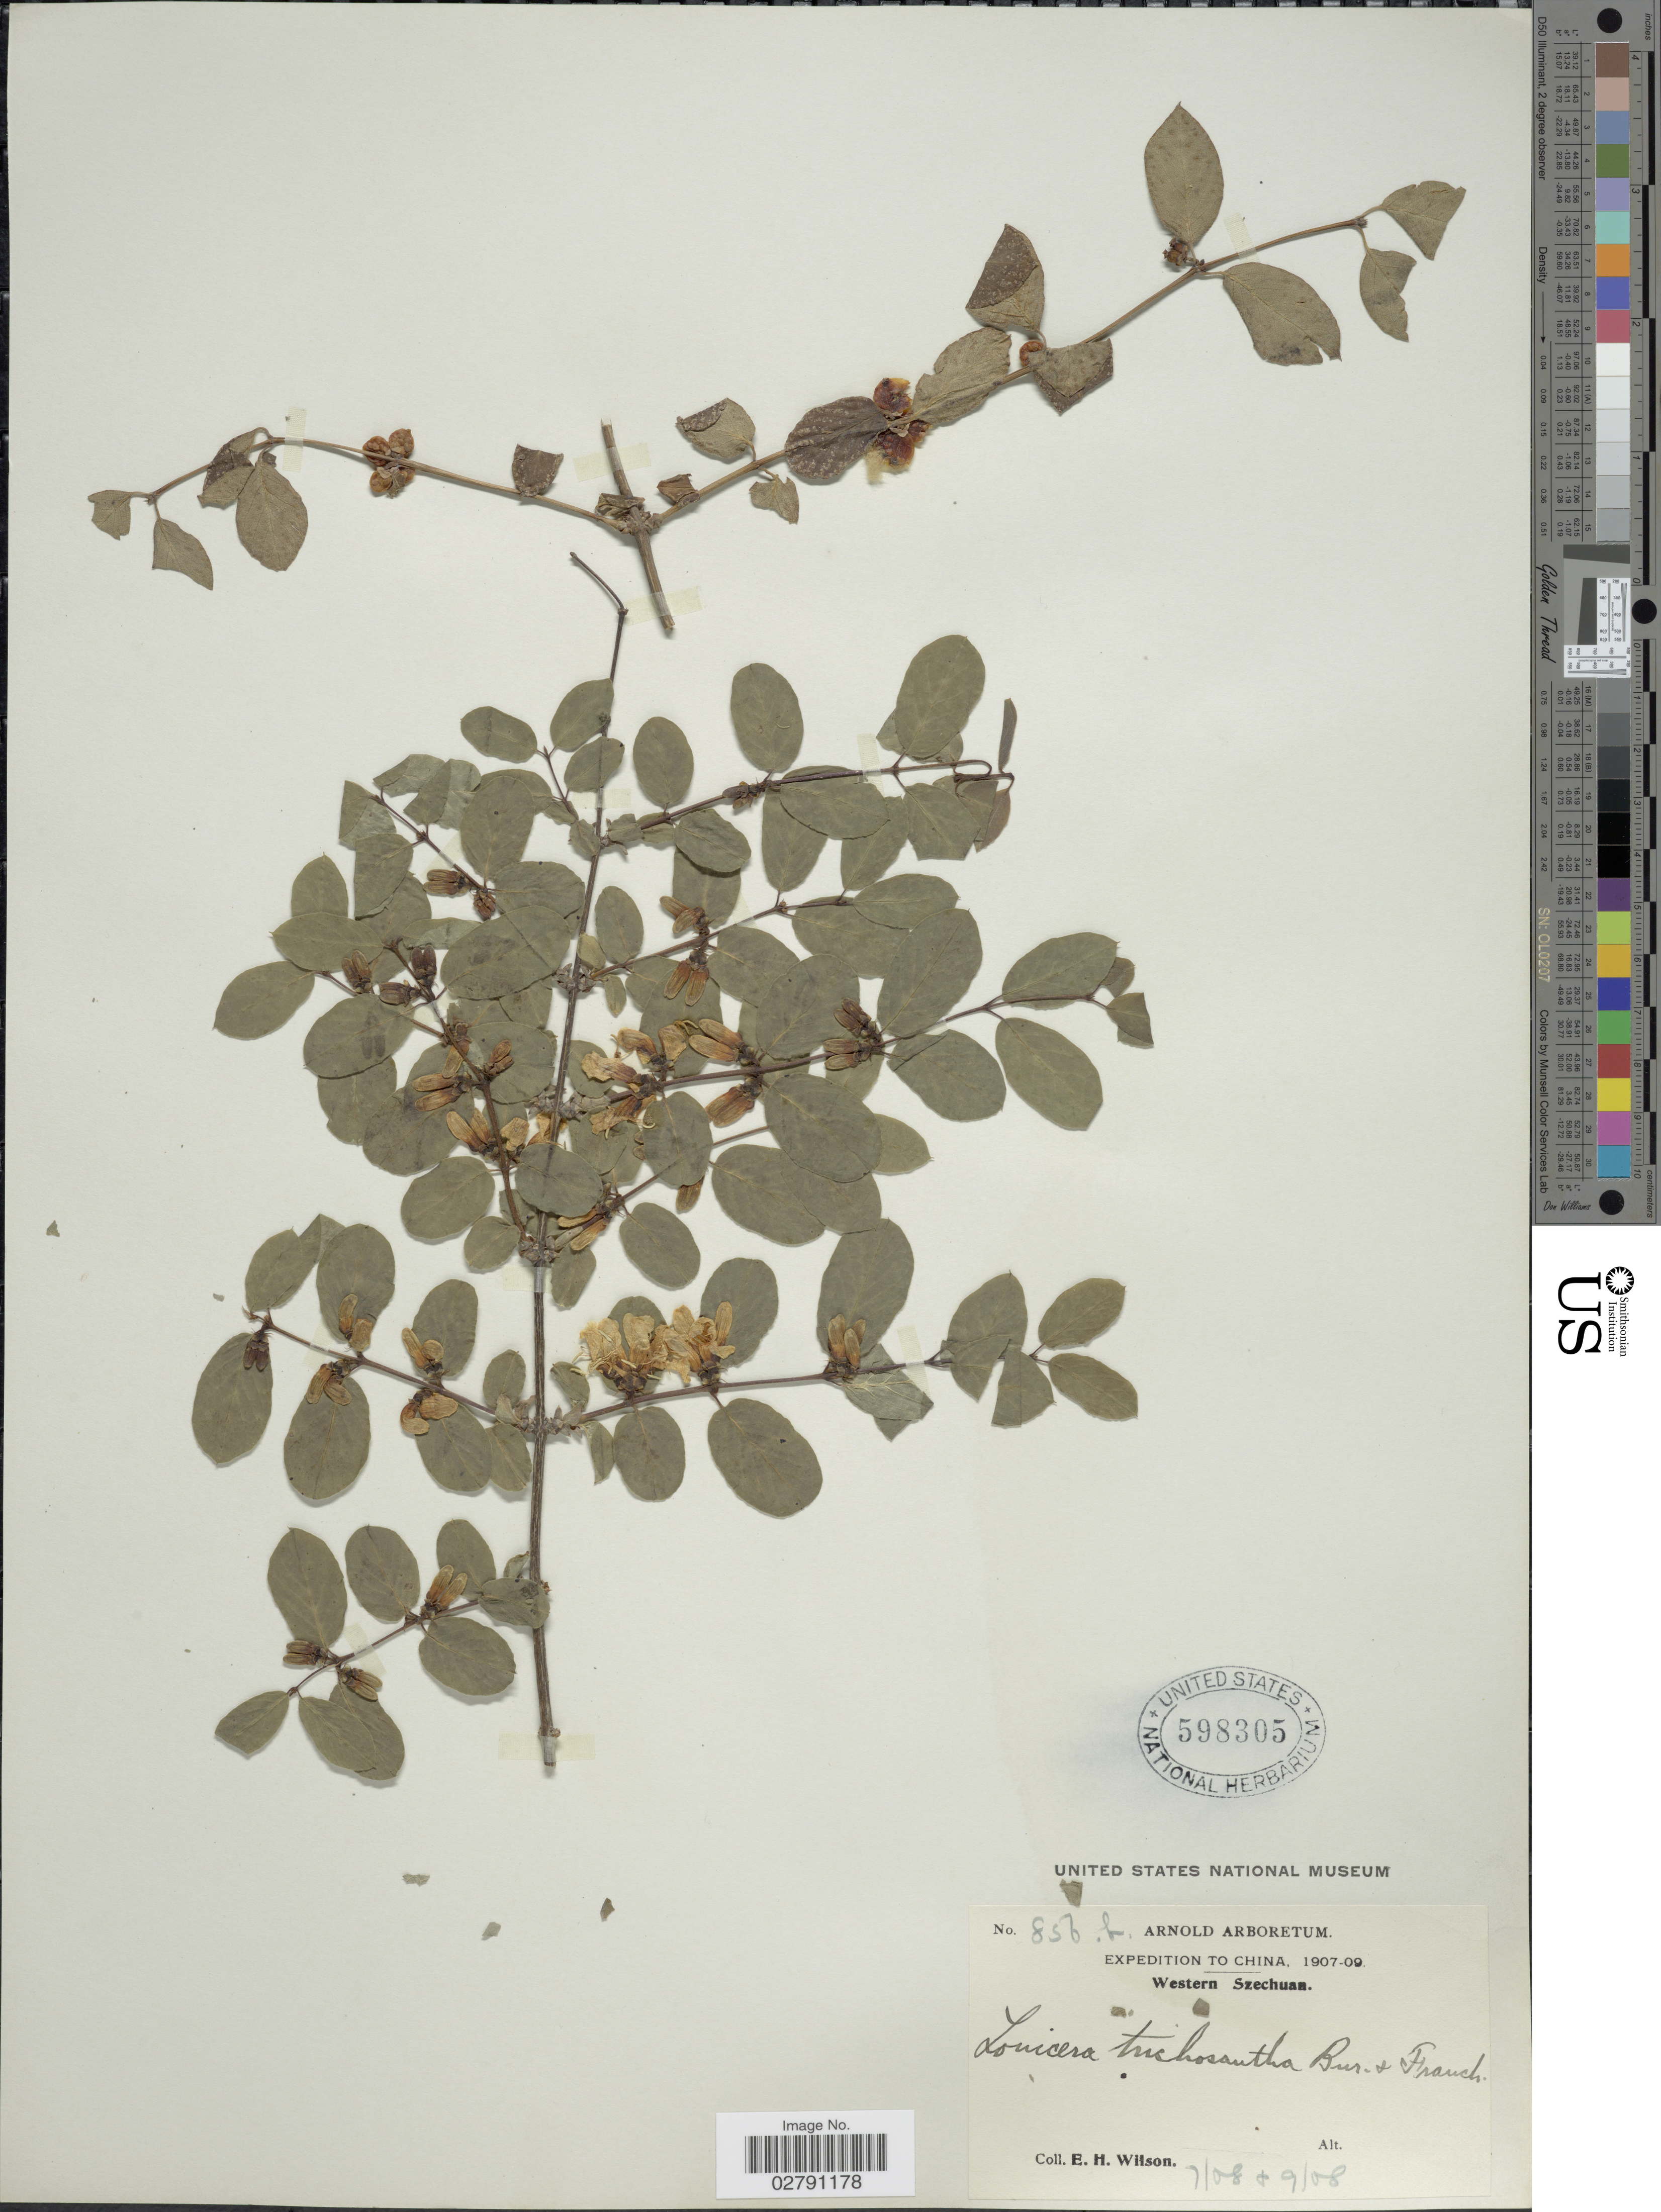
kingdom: Plantae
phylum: Tracheophyta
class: Magnoliopsida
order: Dipsacales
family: Caprifoliaceae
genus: Lonicera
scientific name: Lonicera trichosantha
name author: Bureau & Franch.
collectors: E. Wilson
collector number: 856b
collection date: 1908-07/1908-09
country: China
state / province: Sichuan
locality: Western Szechuan.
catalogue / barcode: US 598305